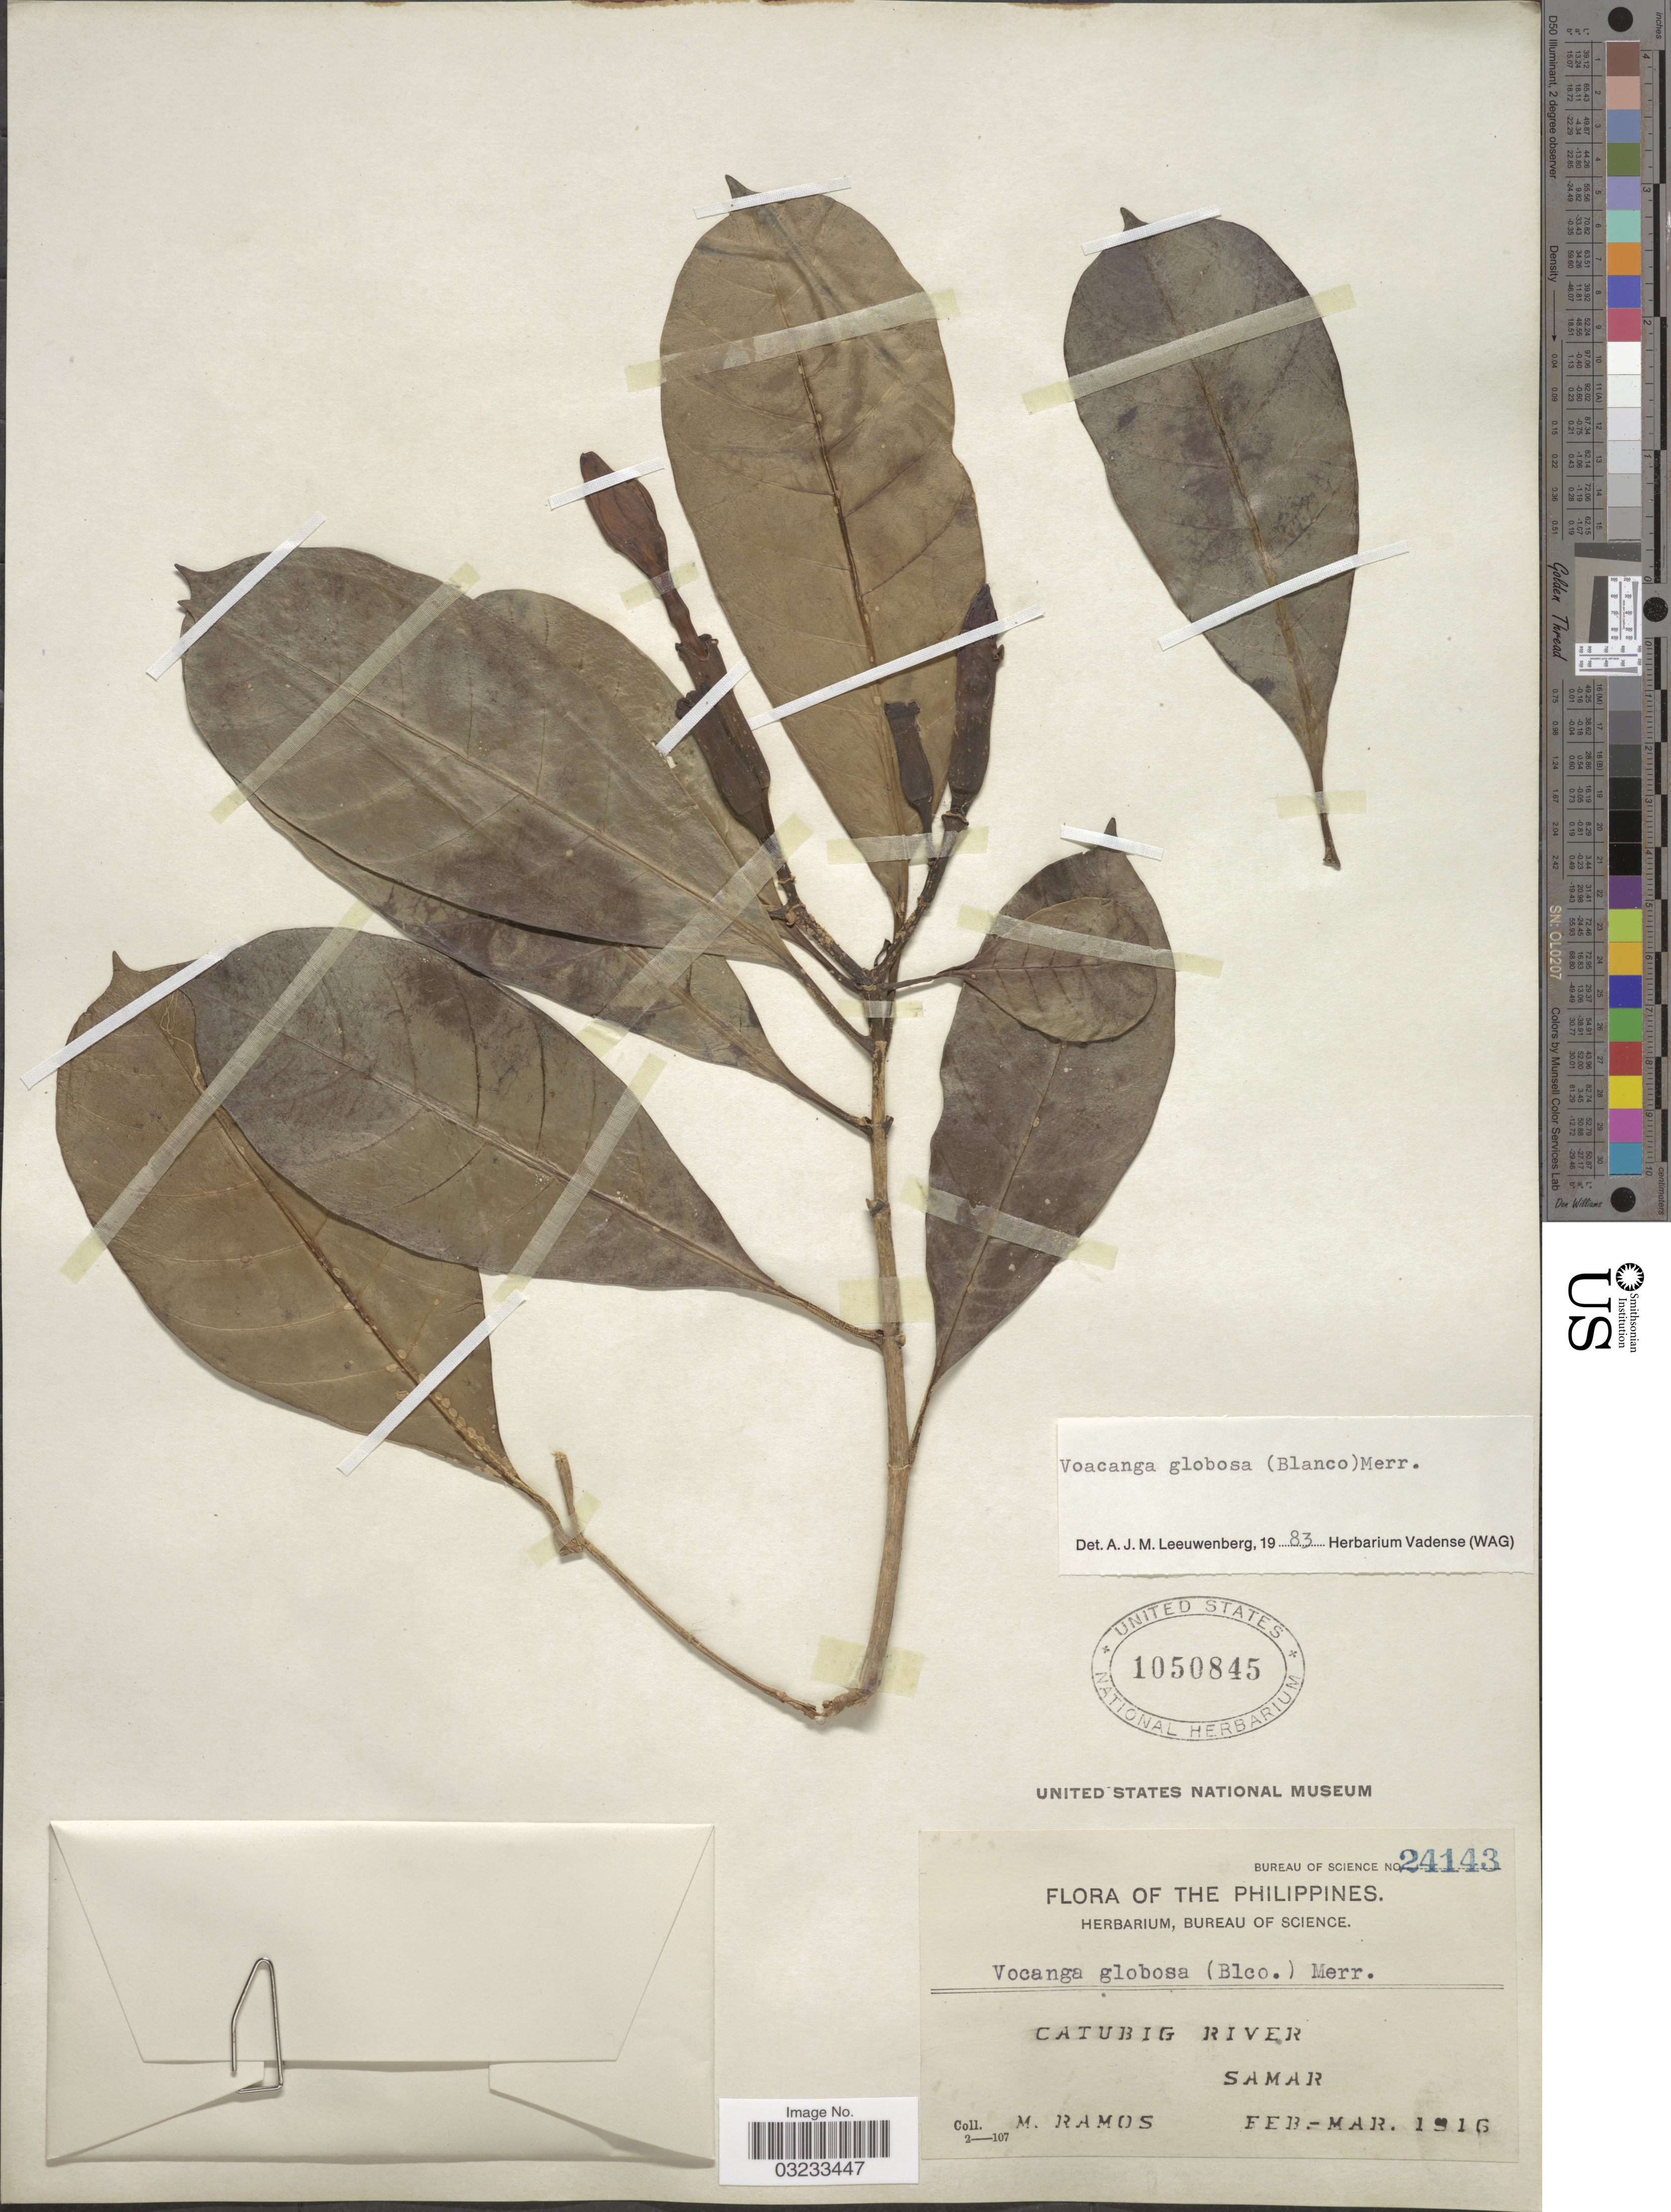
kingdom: Plantae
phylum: Tracheophyta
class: Magnoliopsida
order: Gentianales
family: Apocynaceae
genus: Voacanga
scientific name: Voacanga globosa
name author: (Blanco) Merr.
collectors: M. Ramos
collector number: Bureau of Science 24143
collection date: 1916-02/1916-03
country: Philippines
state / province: Eastern Visayas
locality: Catubig River, Samar.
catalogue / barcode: US 1050845